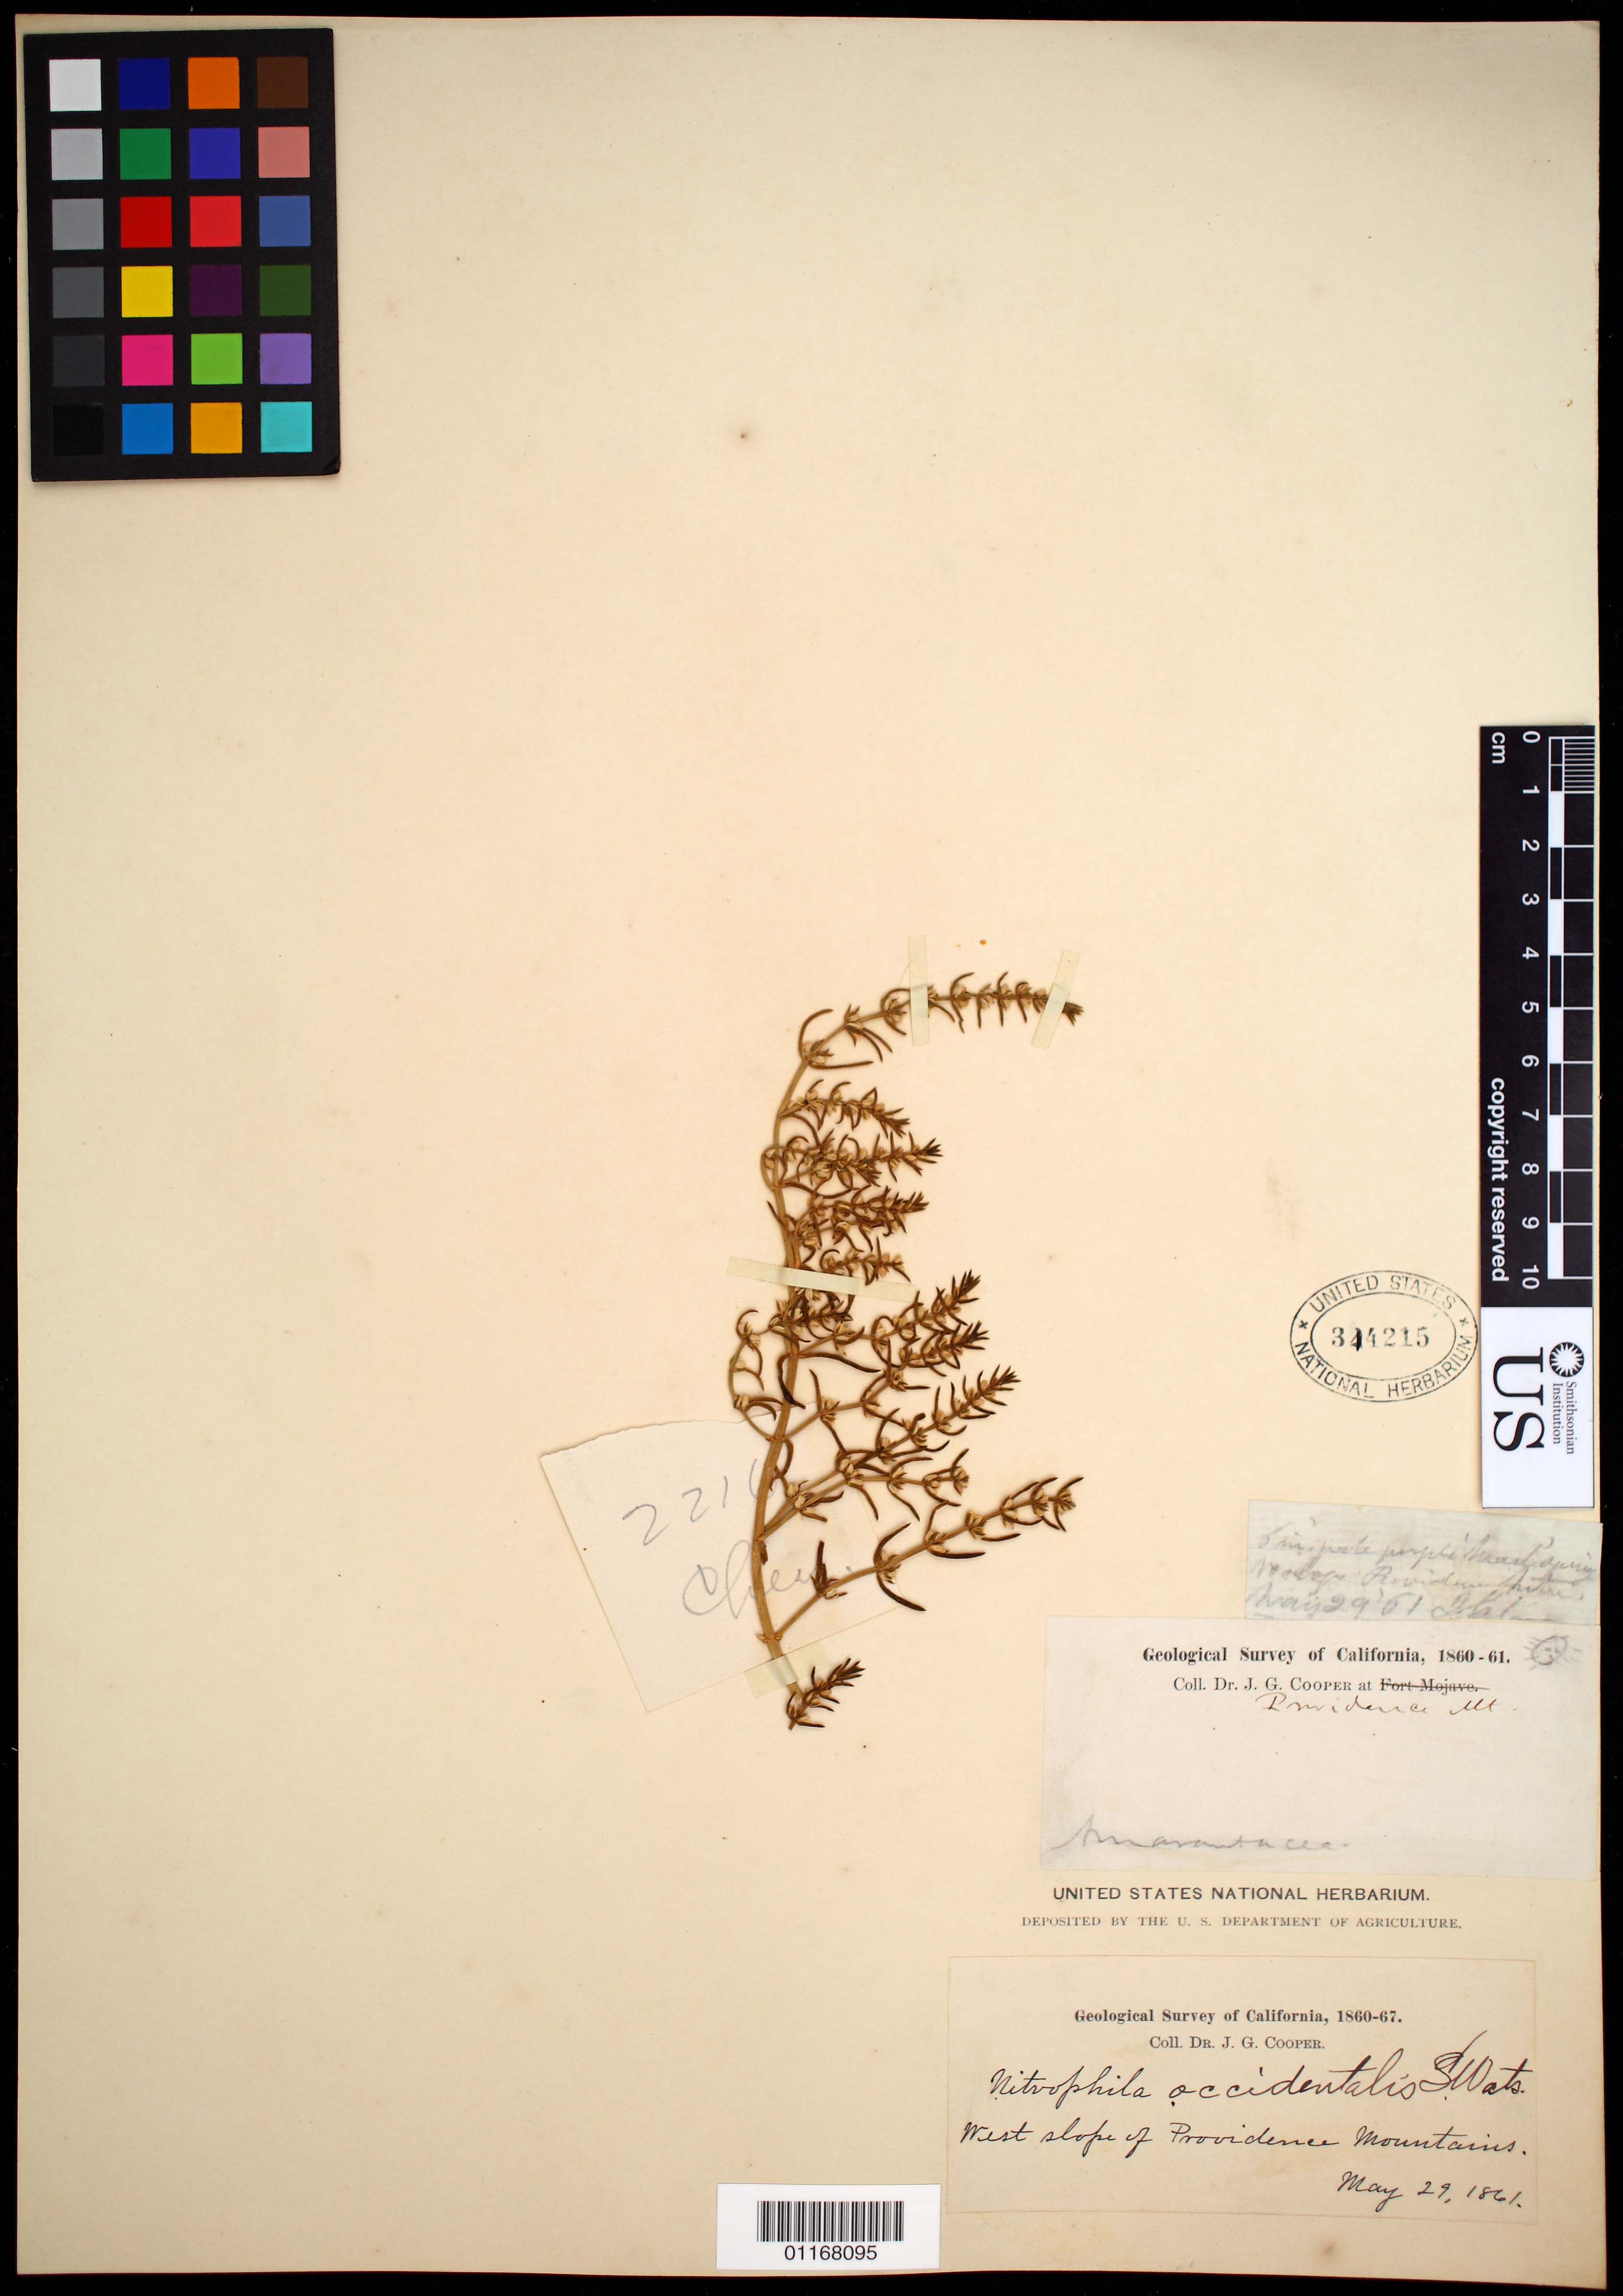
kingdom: Plantae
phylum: Tracheophyta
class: Magnoliopsida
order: Caryophyllales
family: Amaranthaceae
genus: Nitrophila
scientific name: Nitrophila occidentalis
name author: (Moq.) S. Watson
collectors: J. G. Cooper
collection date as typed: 29 May 1861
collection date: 1861-05-29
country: United States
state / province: California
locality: W slope of Providence Mountains.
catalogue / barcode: US 314215